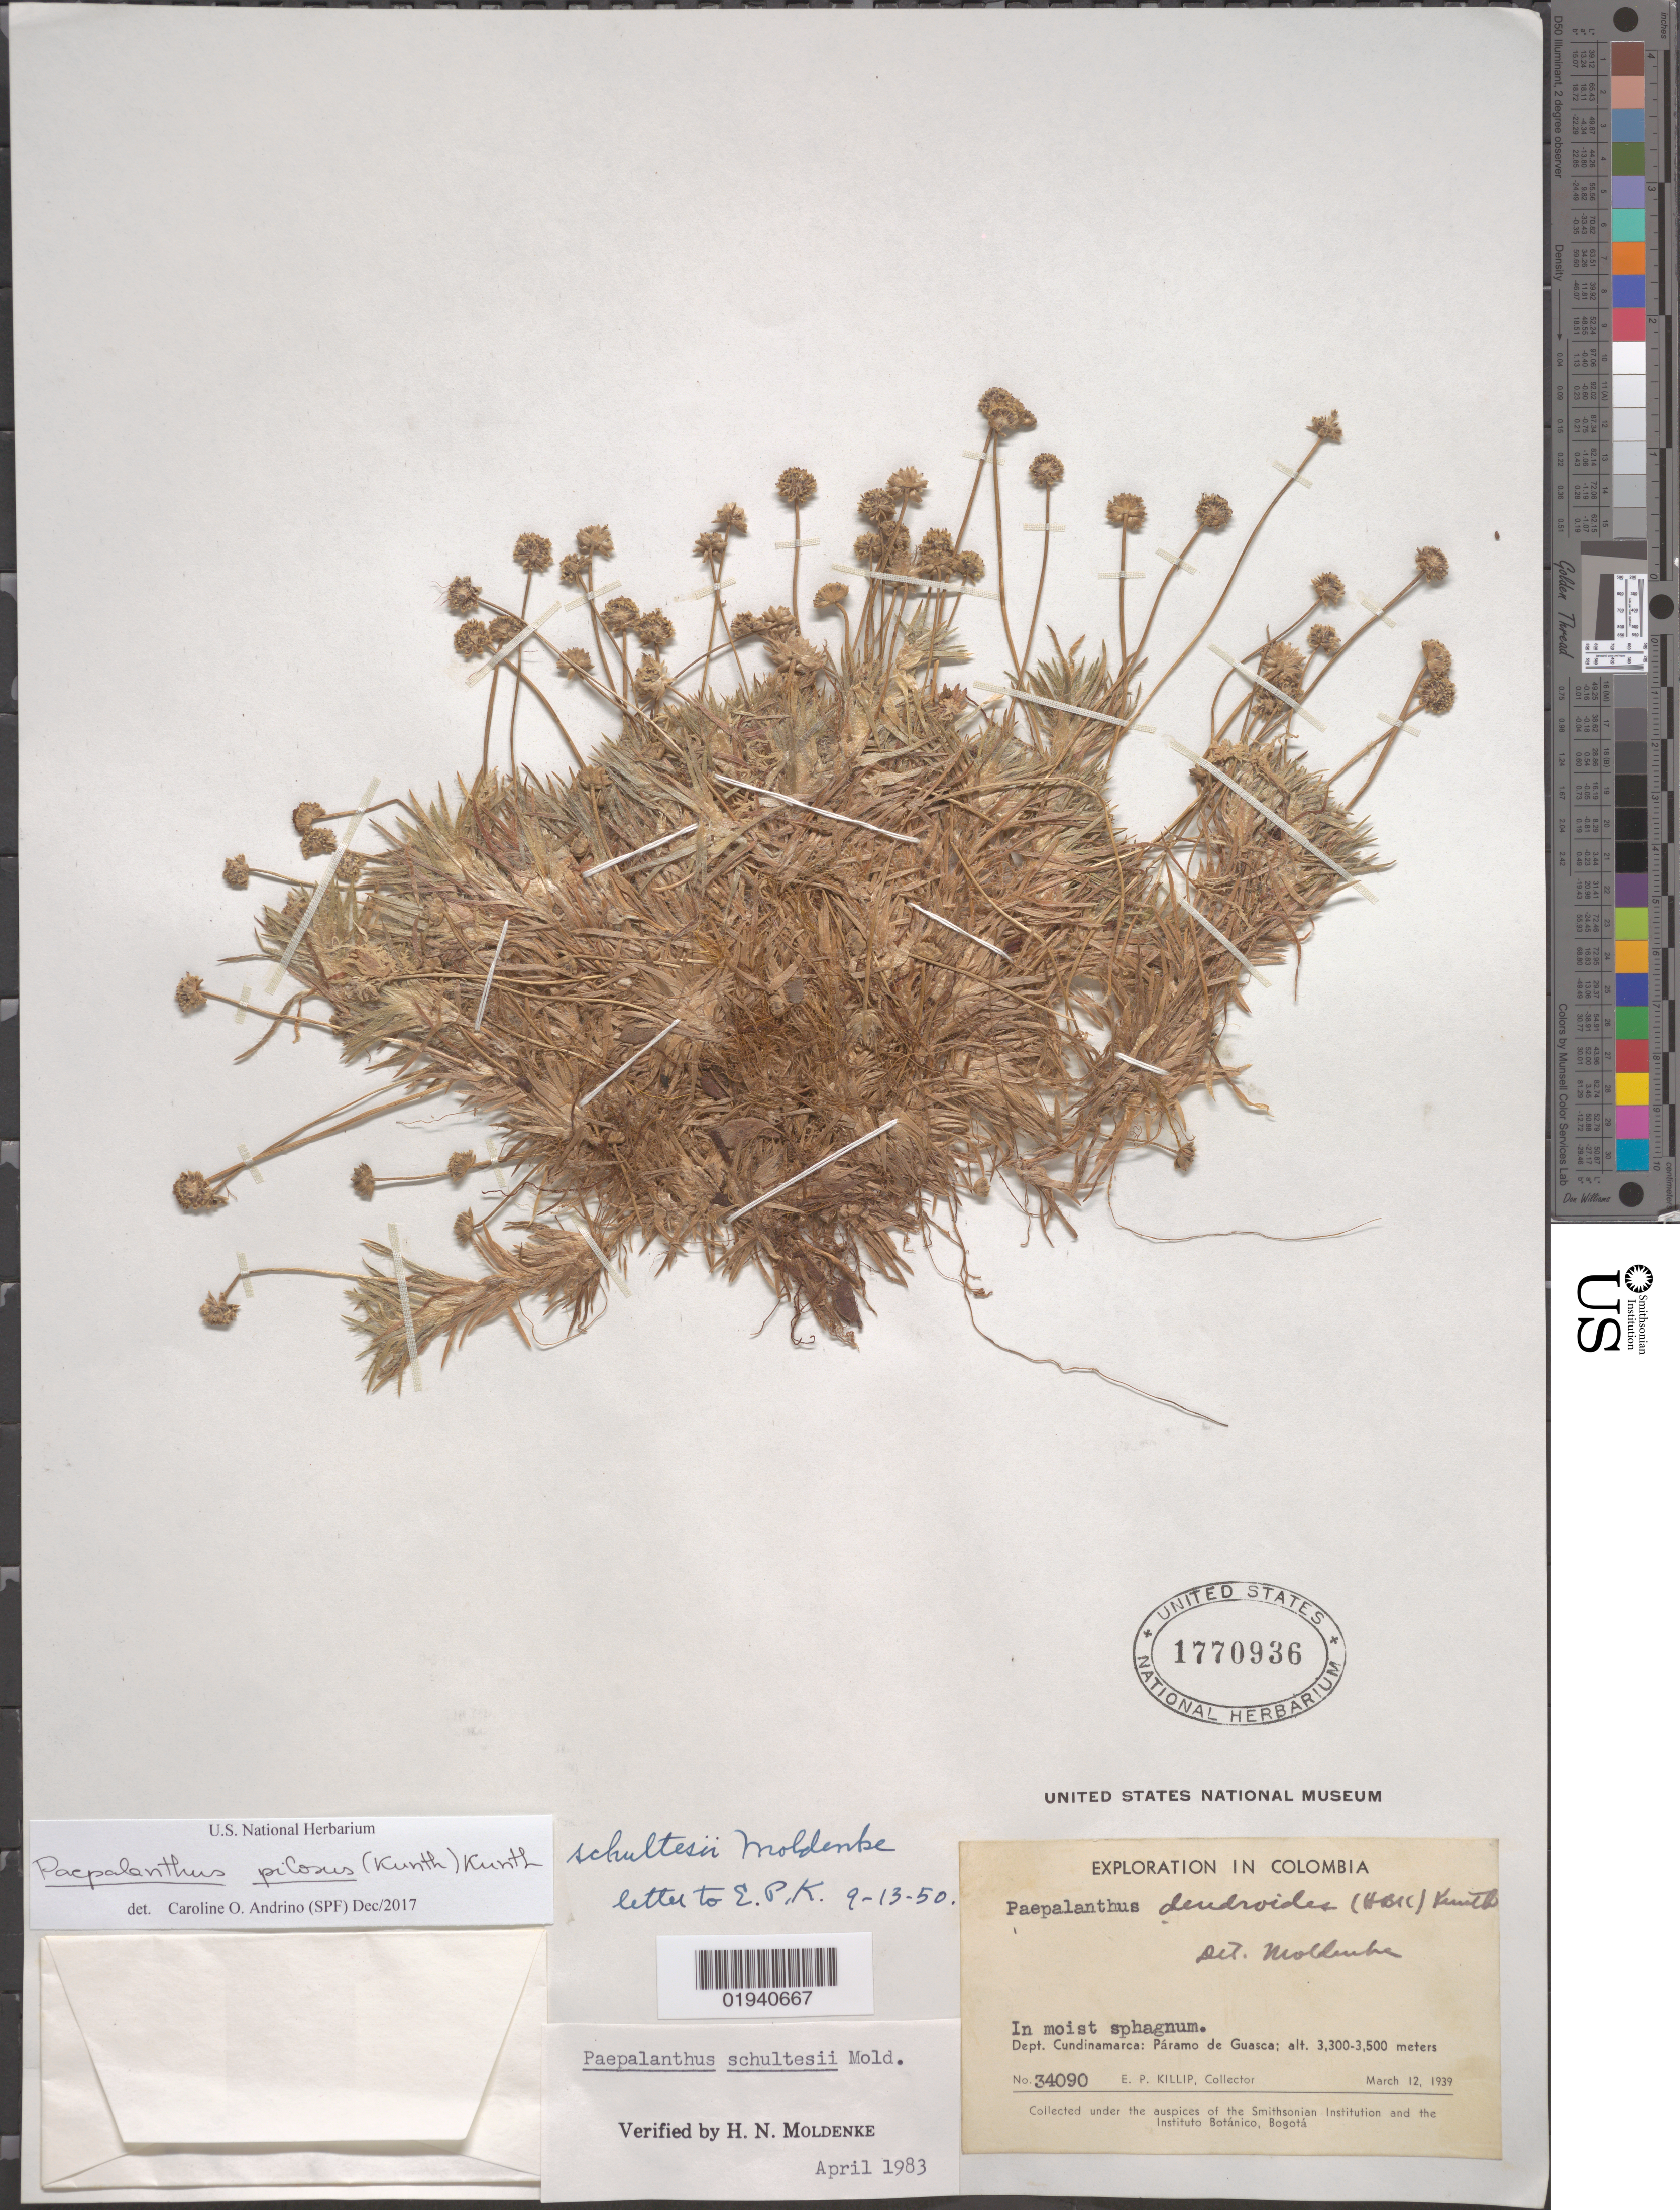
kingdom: Plantae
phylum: Tracheophyta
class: Liliopsida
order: Poales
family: Eriocaulaceae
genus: Paepalanthus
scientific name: Paepalanthus pilosus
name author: (Kunth) Kunth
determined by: Andrino, C. O.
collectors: E. P. Killip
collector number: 34090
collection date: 1939-03-12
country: Colombia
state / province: Cundinamarca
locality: Paramo de Guasca.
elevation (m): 3300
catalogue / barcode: US 1770936